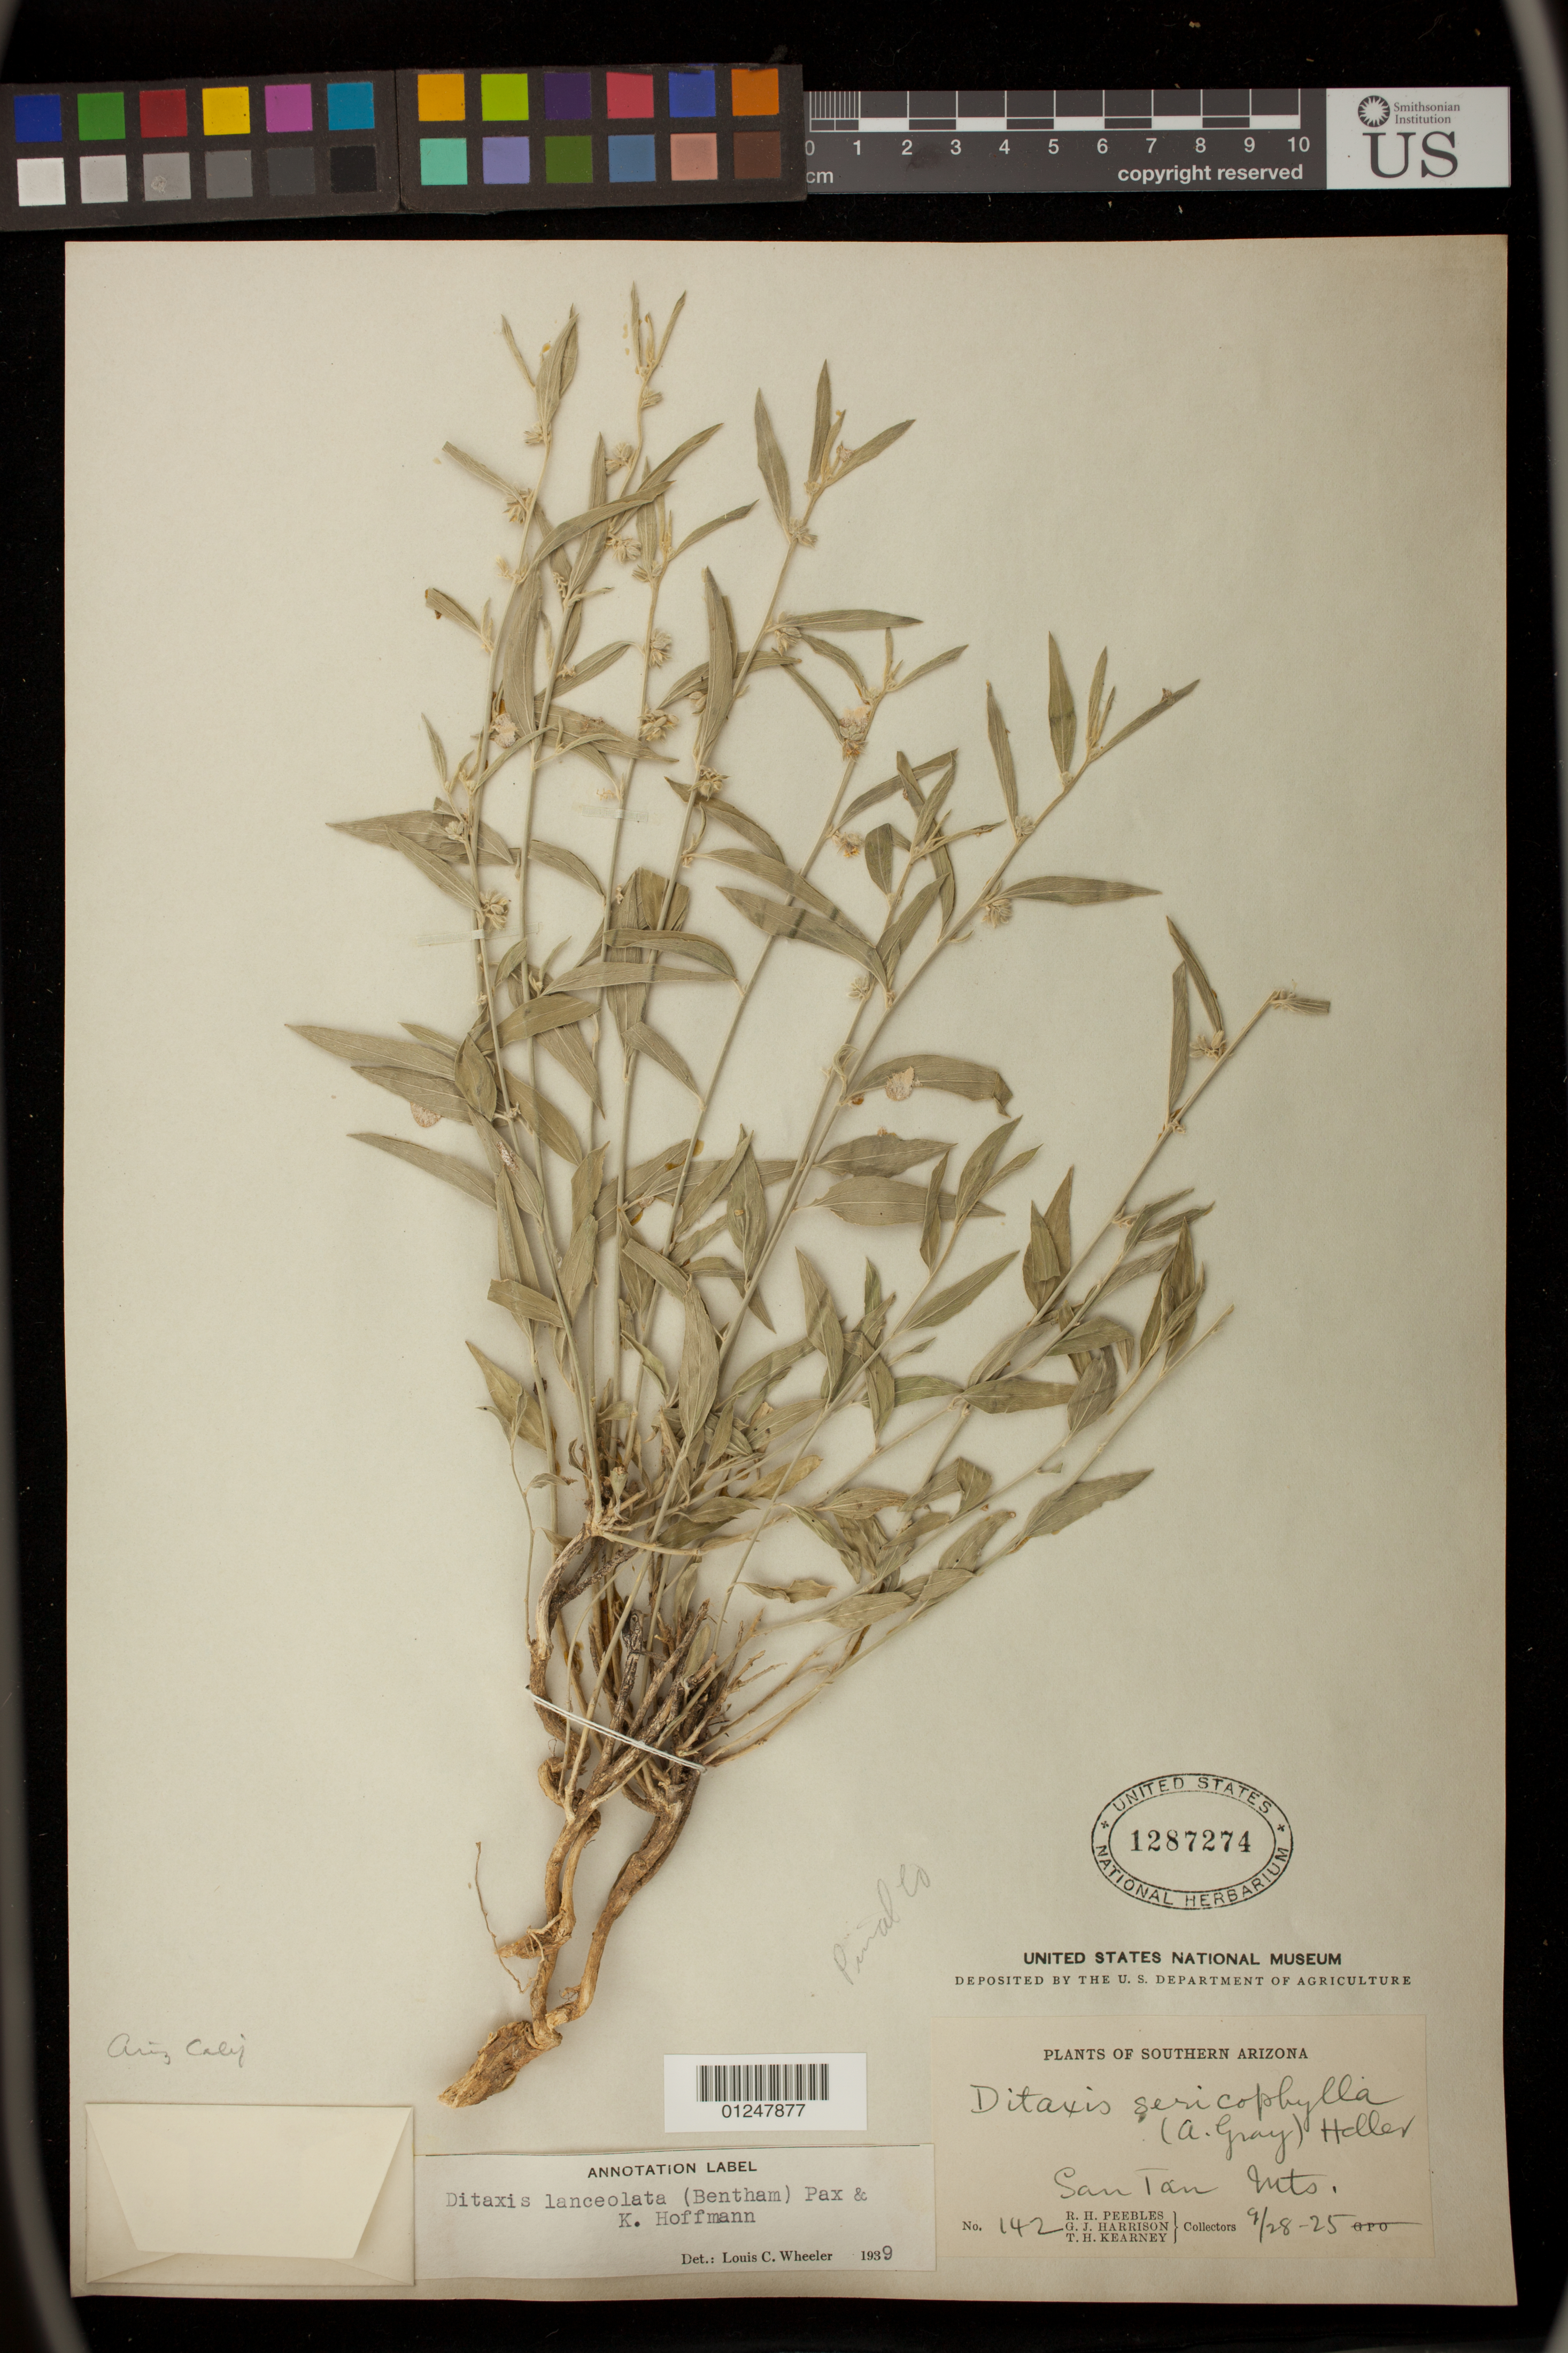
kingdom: Plantae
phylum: Tracheophyta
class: Magnoliopsida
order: Malpighiales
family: Euphorbiaceae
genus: Argythamnia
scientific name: Argythamnia lanceolata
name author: (Benth.) Müll. Arg.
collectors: R. H. Peebles, G. J. Harrison & T. H. Kearney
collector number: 142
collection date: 1925-09-28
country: United States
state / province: Arizona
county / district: Pinal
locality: San Tan Mts.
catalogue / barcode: US 1287274